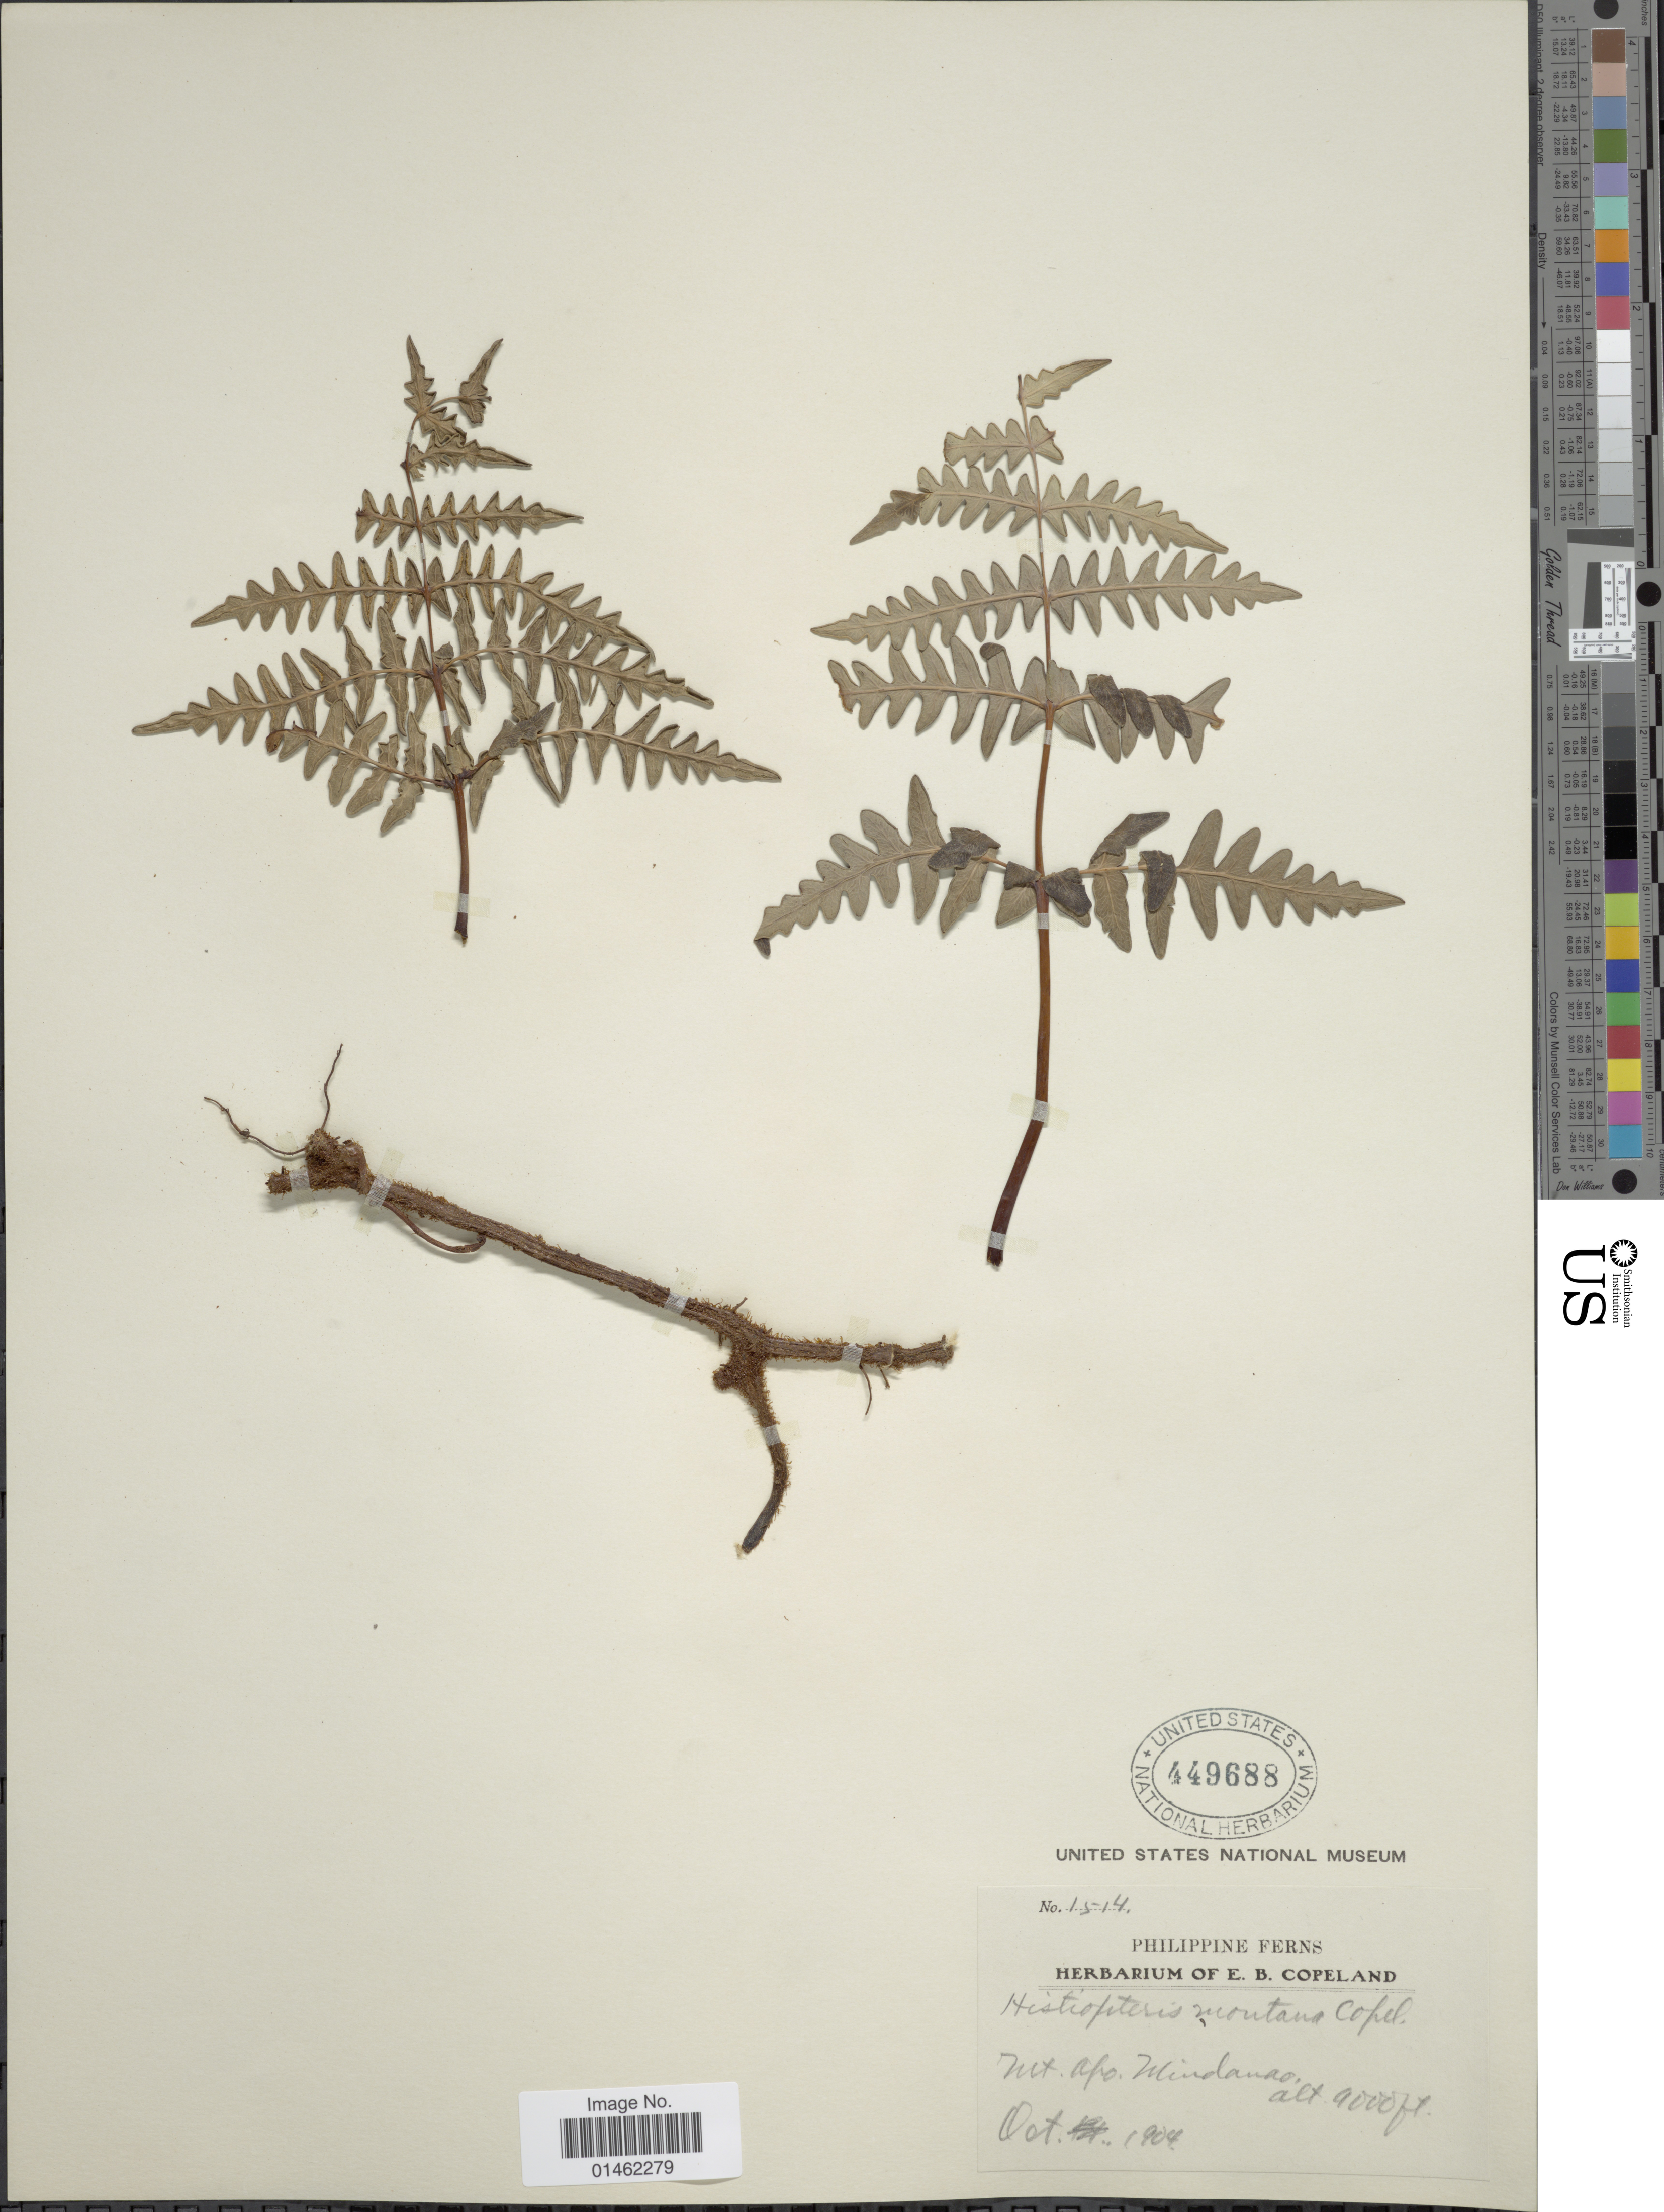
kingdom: Plantae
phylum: Tracheophyta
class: Polypodiopsida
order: Polypodiales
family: Dennstaedtiaceae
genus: Histiopteris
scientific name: Histiopteris montana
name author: Copel.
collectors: ex herb. E. B. Copeland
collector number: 1514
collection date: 1904-10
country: Philippines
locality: Mt Apo, Mindanao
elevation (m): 2743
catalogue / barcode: US 449688